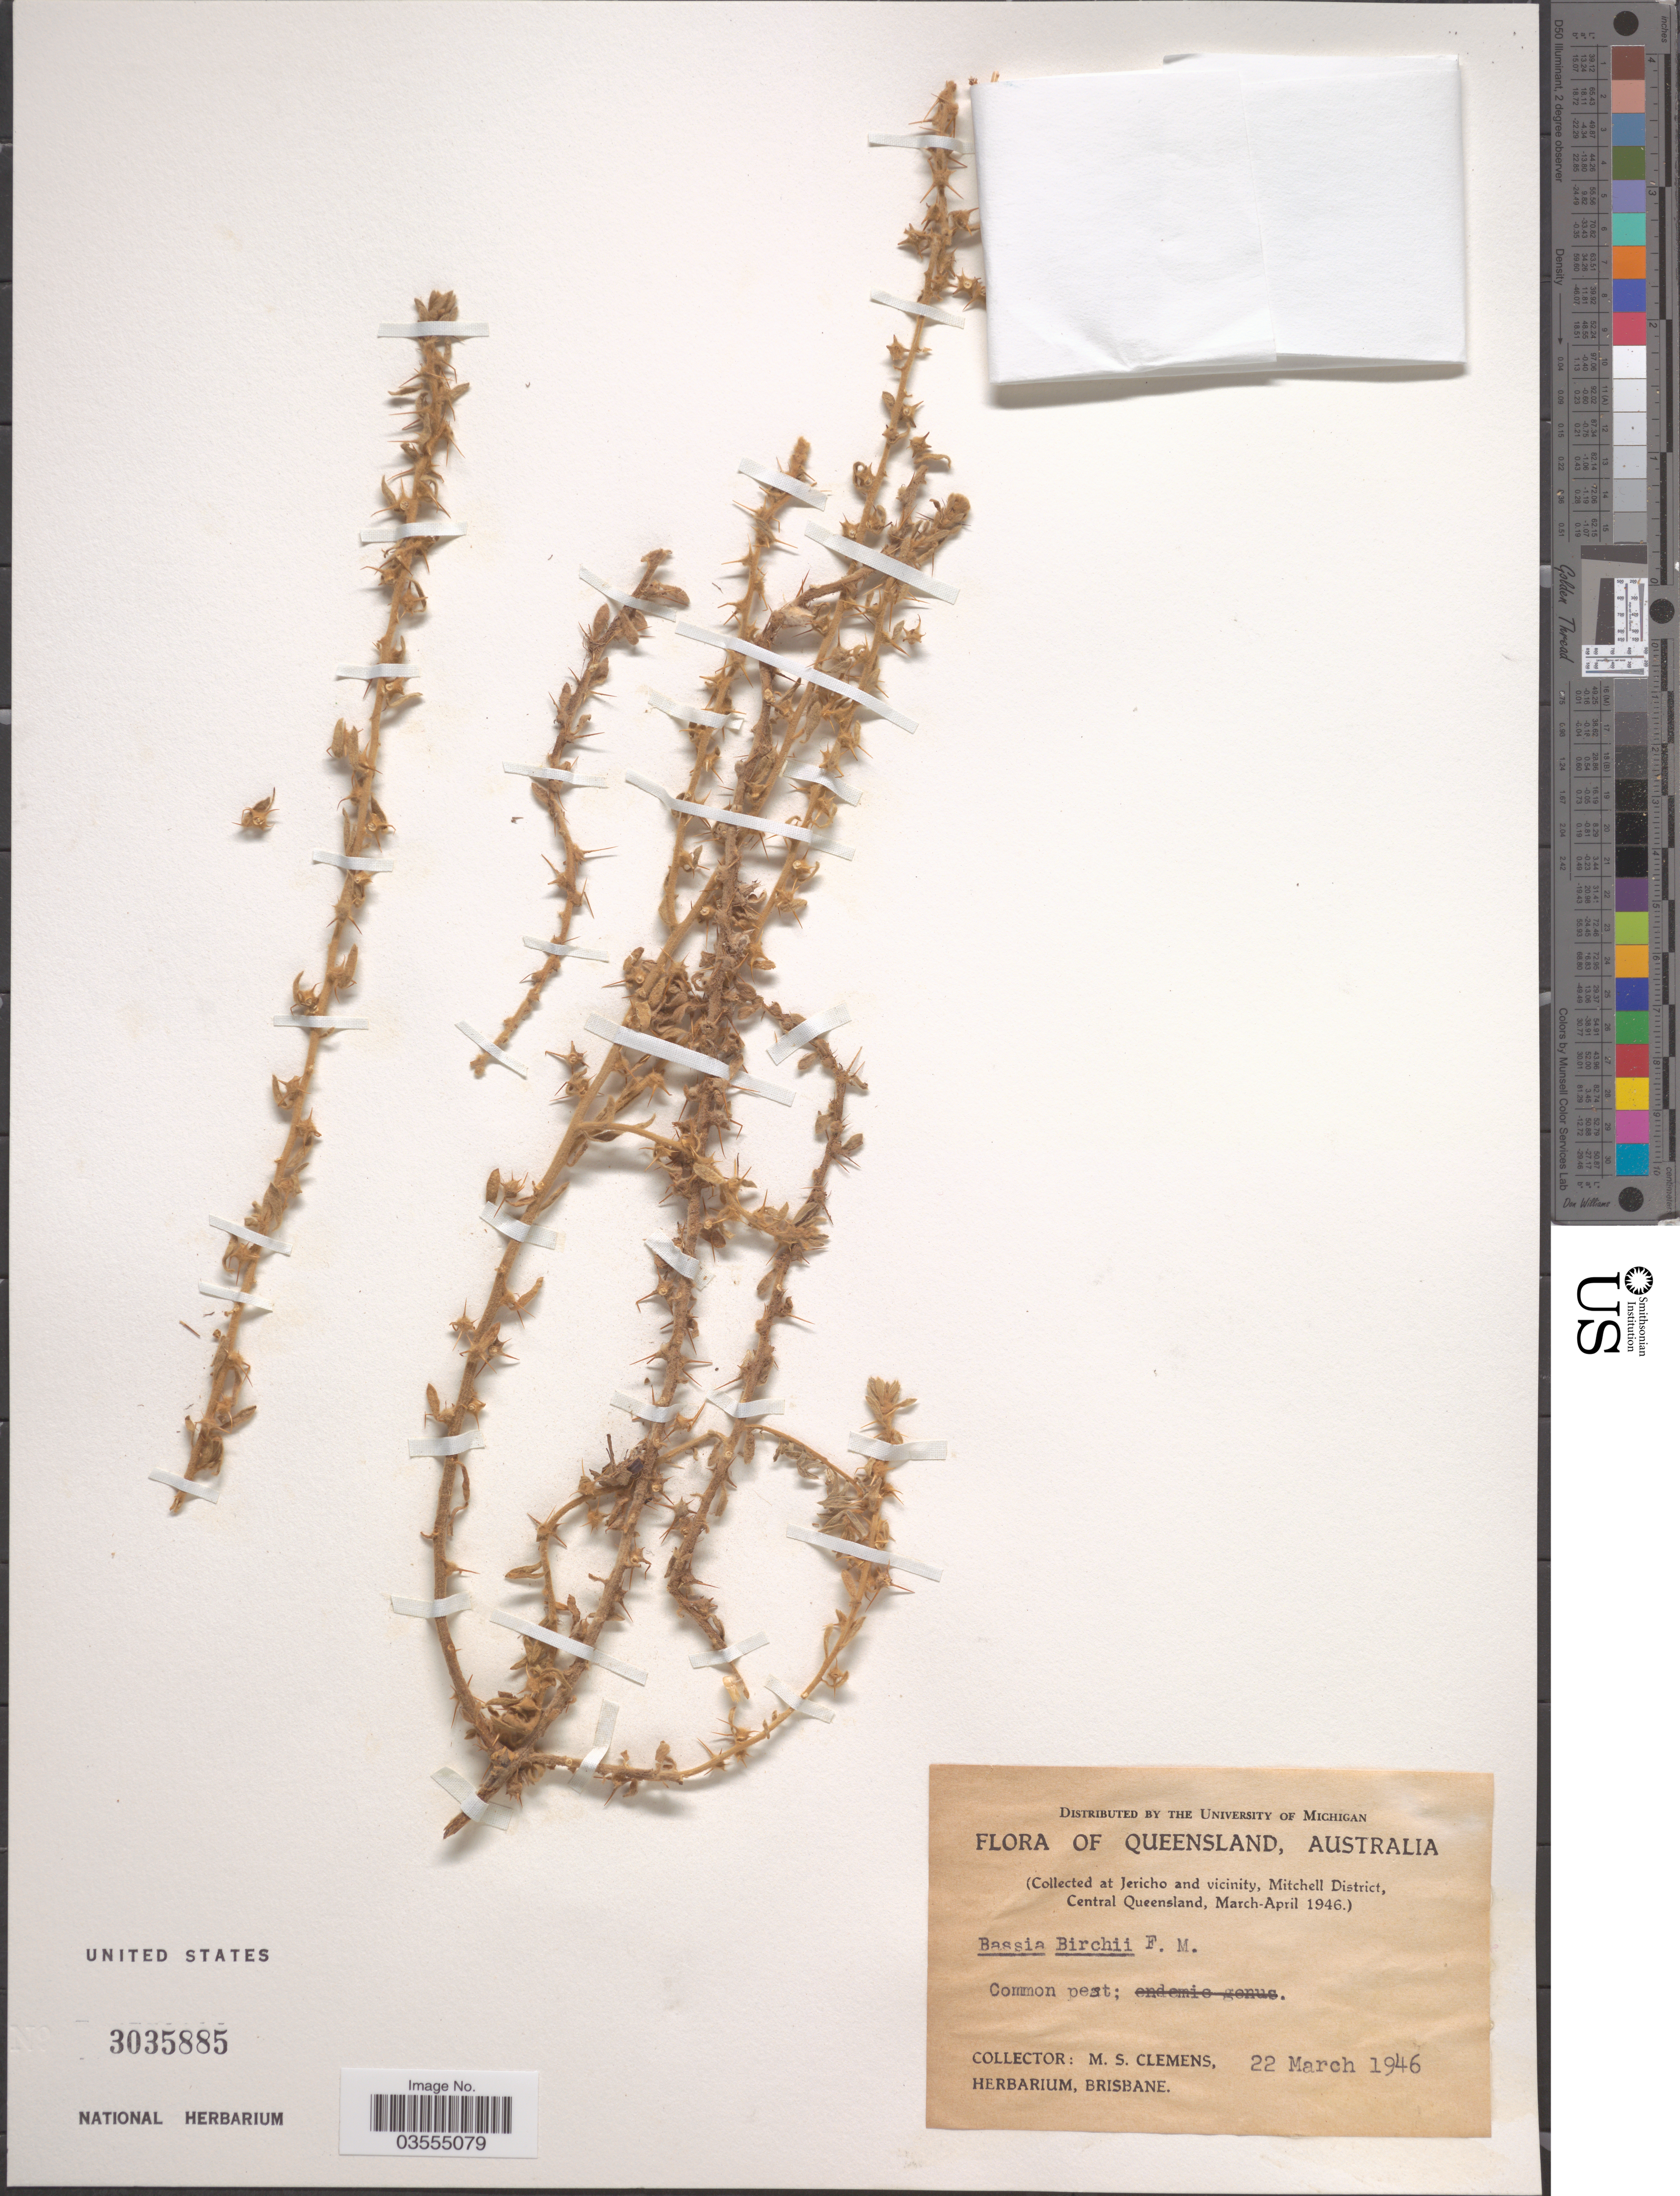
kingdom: Plantae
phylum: Tracheophyta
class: Magnoliopsida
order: Caryophyllales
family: Amaranthaceae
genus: Sclerolaena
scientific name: Sclerolaena birchii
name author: (F. Muell.) Domin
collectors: M. S. Clemens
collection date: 1946-03-22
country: Australia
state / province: Queensland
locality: Jericho and vicinity, Mitchell District, Central Queensland.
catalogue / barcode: US 3035885